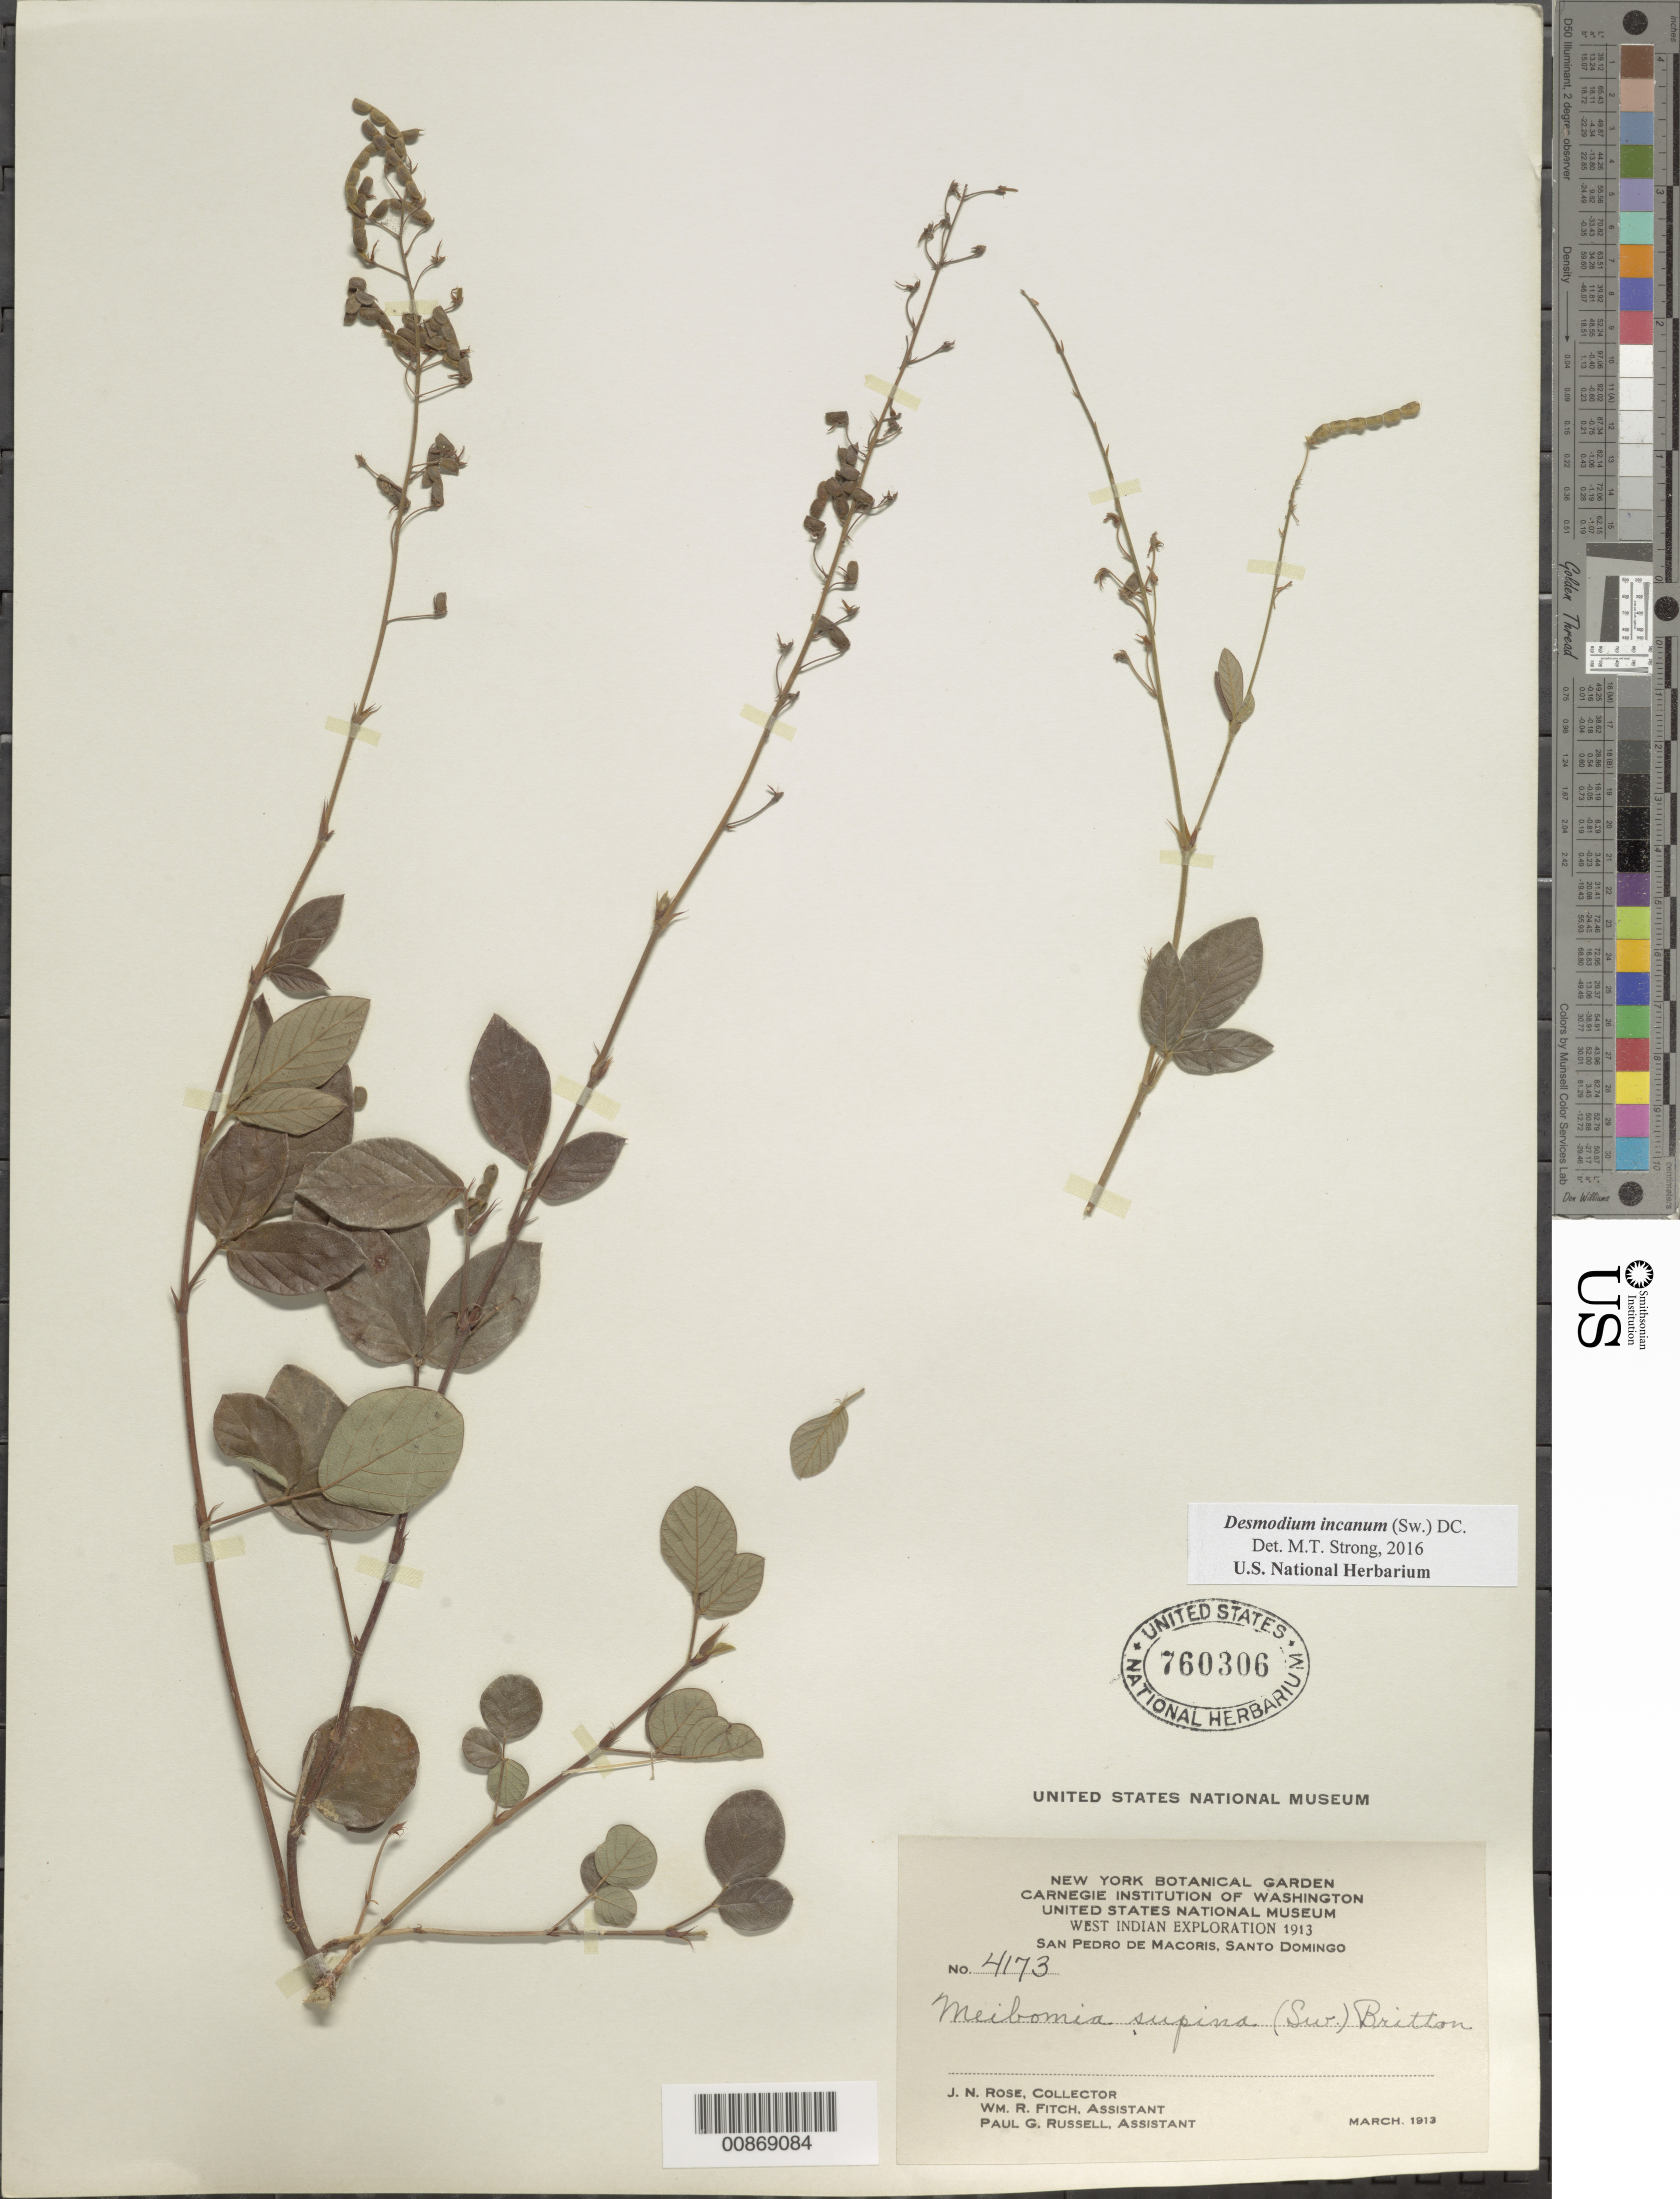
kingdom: Plantae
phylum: Tracheophyta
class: Magnoliopsida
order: Fabales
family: Fabaceae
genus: Desmodium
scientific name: Desmodium incanum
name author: (Sw.) DC.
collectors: J. N. Rose, W. R. Fitch & P. G. Russell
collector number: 4173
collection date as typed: Mar 1913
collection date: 1913-03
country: Dominican Republic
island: Hispaniola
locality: San Pedro de Macoris, Santo Domingo.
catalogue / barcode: US 760306